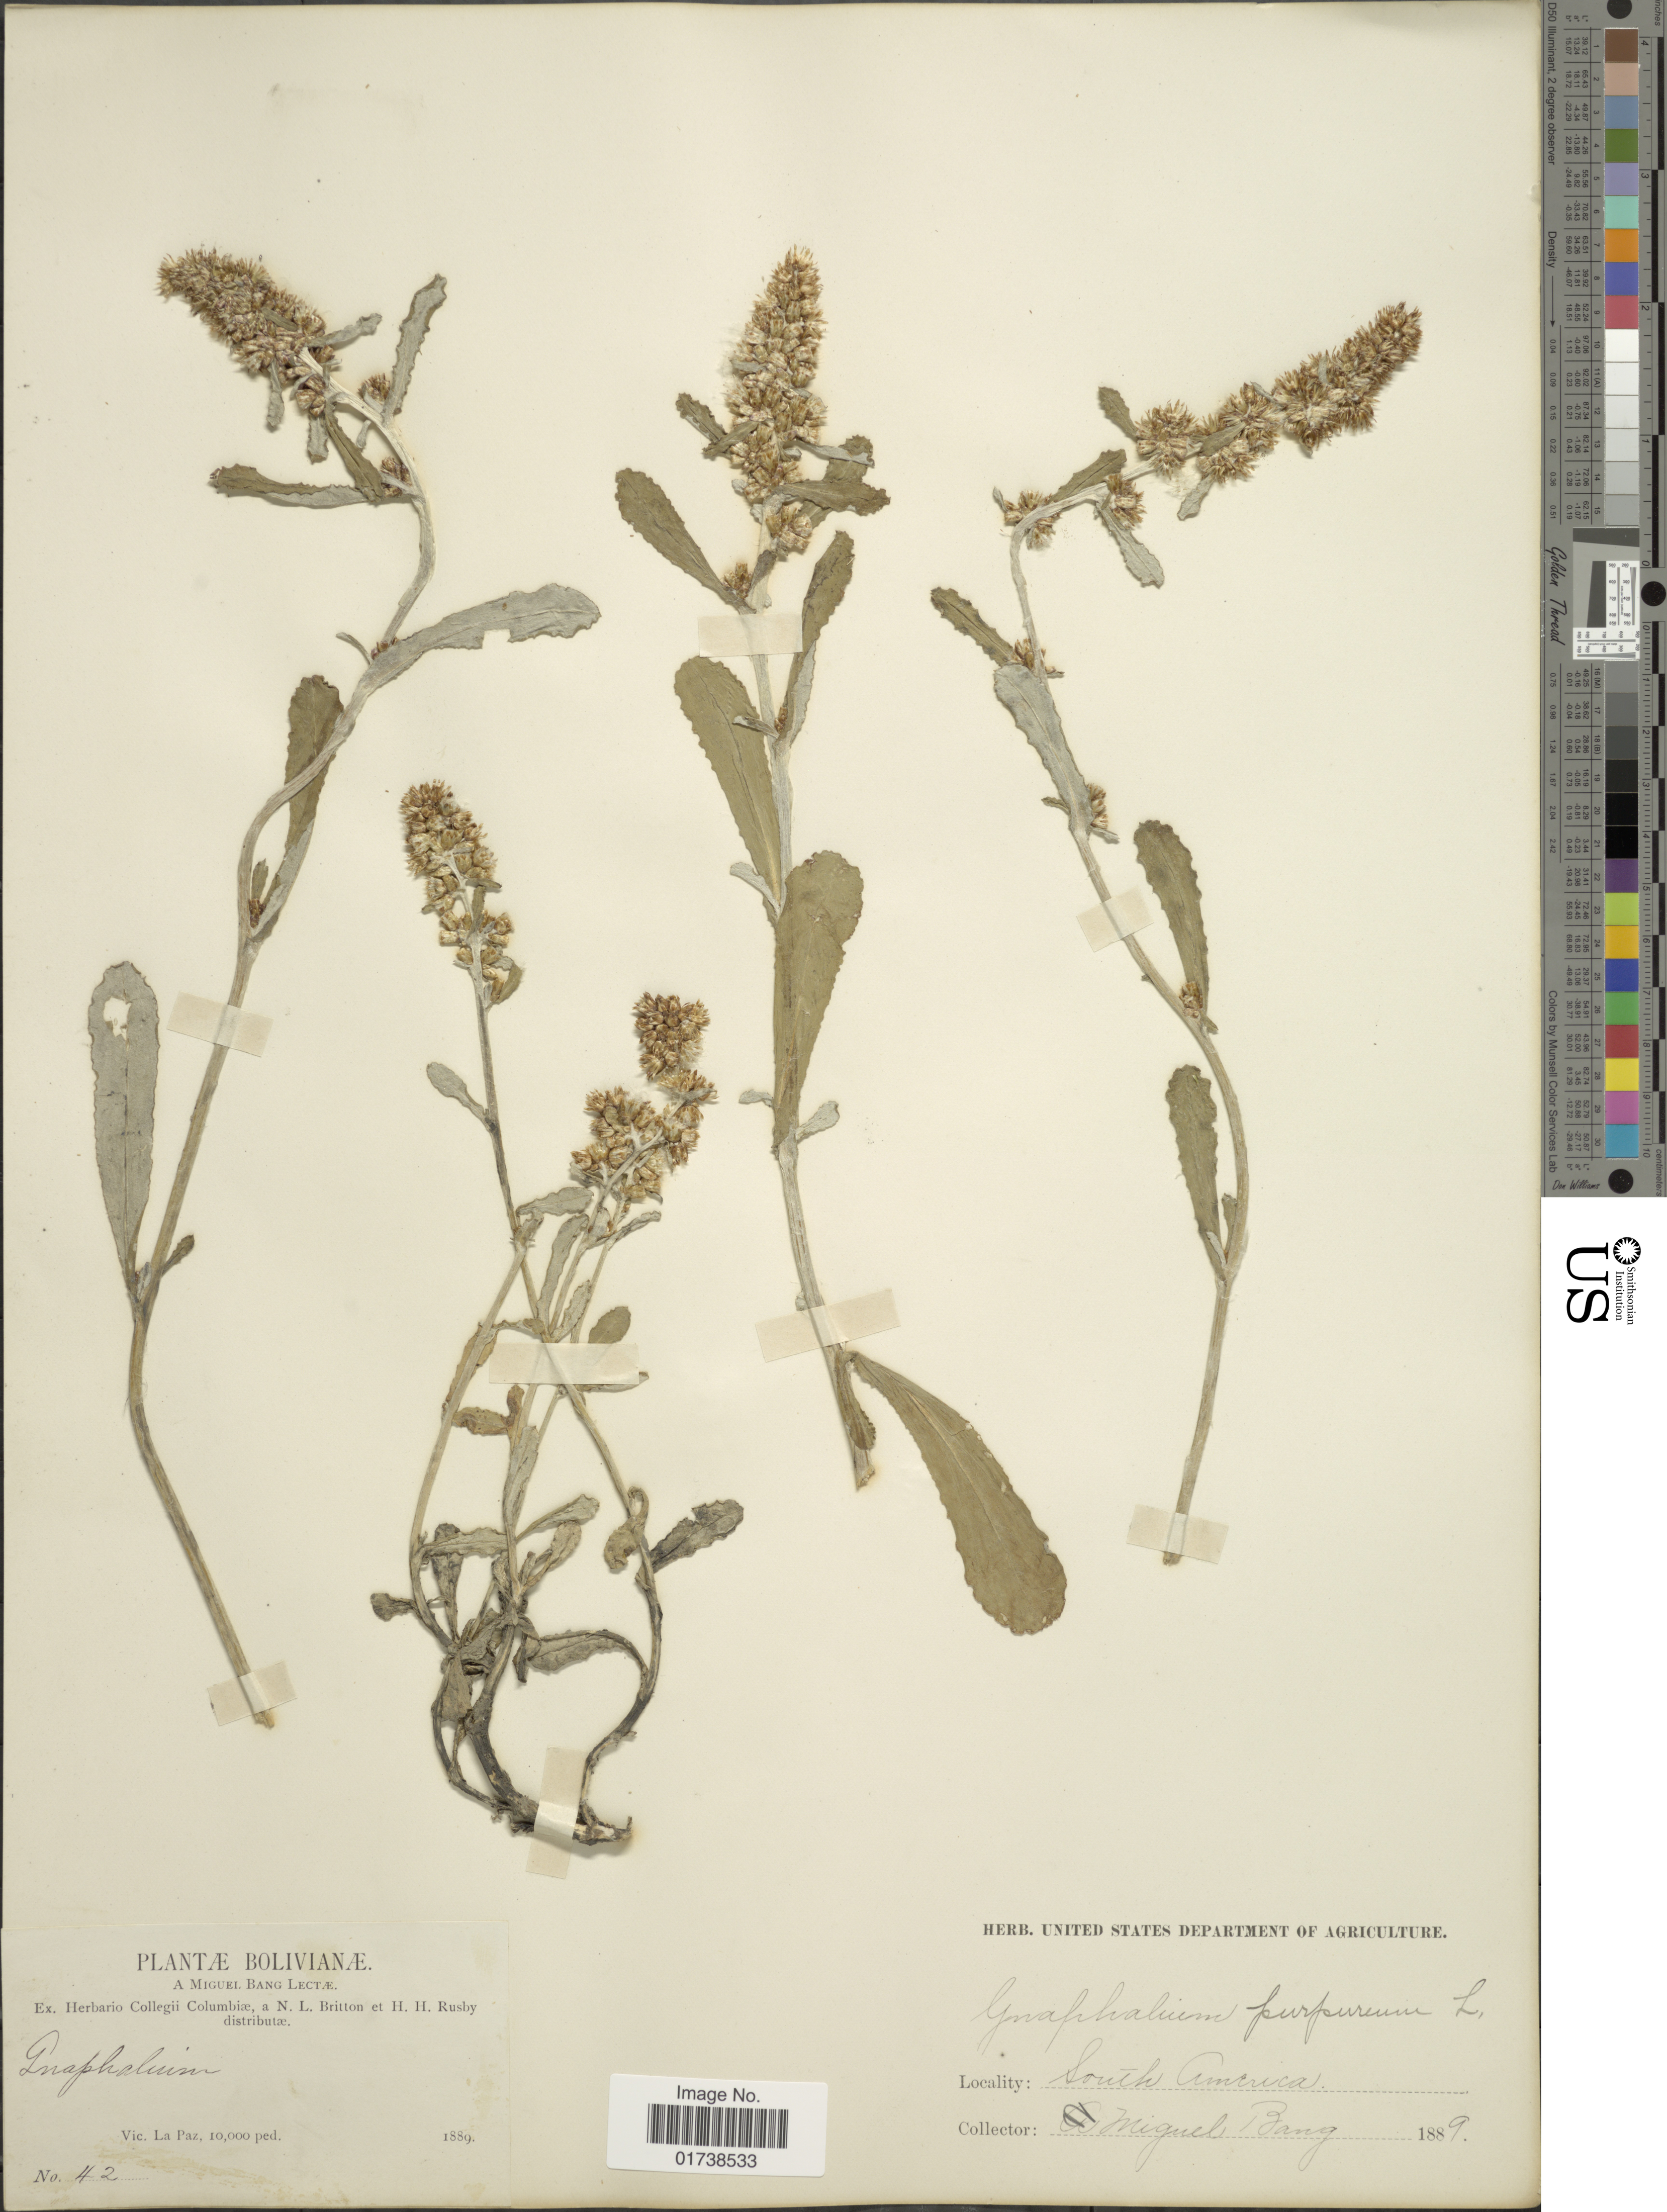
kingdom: Plantae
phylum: Tracheophyta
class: Magnoliopsida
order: Asterales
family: Asteraceae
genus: Gamochaeta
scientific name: Gamochaeta purpurea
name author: (L.) Cabrera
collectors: M. Bang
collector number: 42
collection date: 1889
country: Bolivia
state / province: La Paz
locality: South America, vicinity of La Paz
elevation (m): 3048